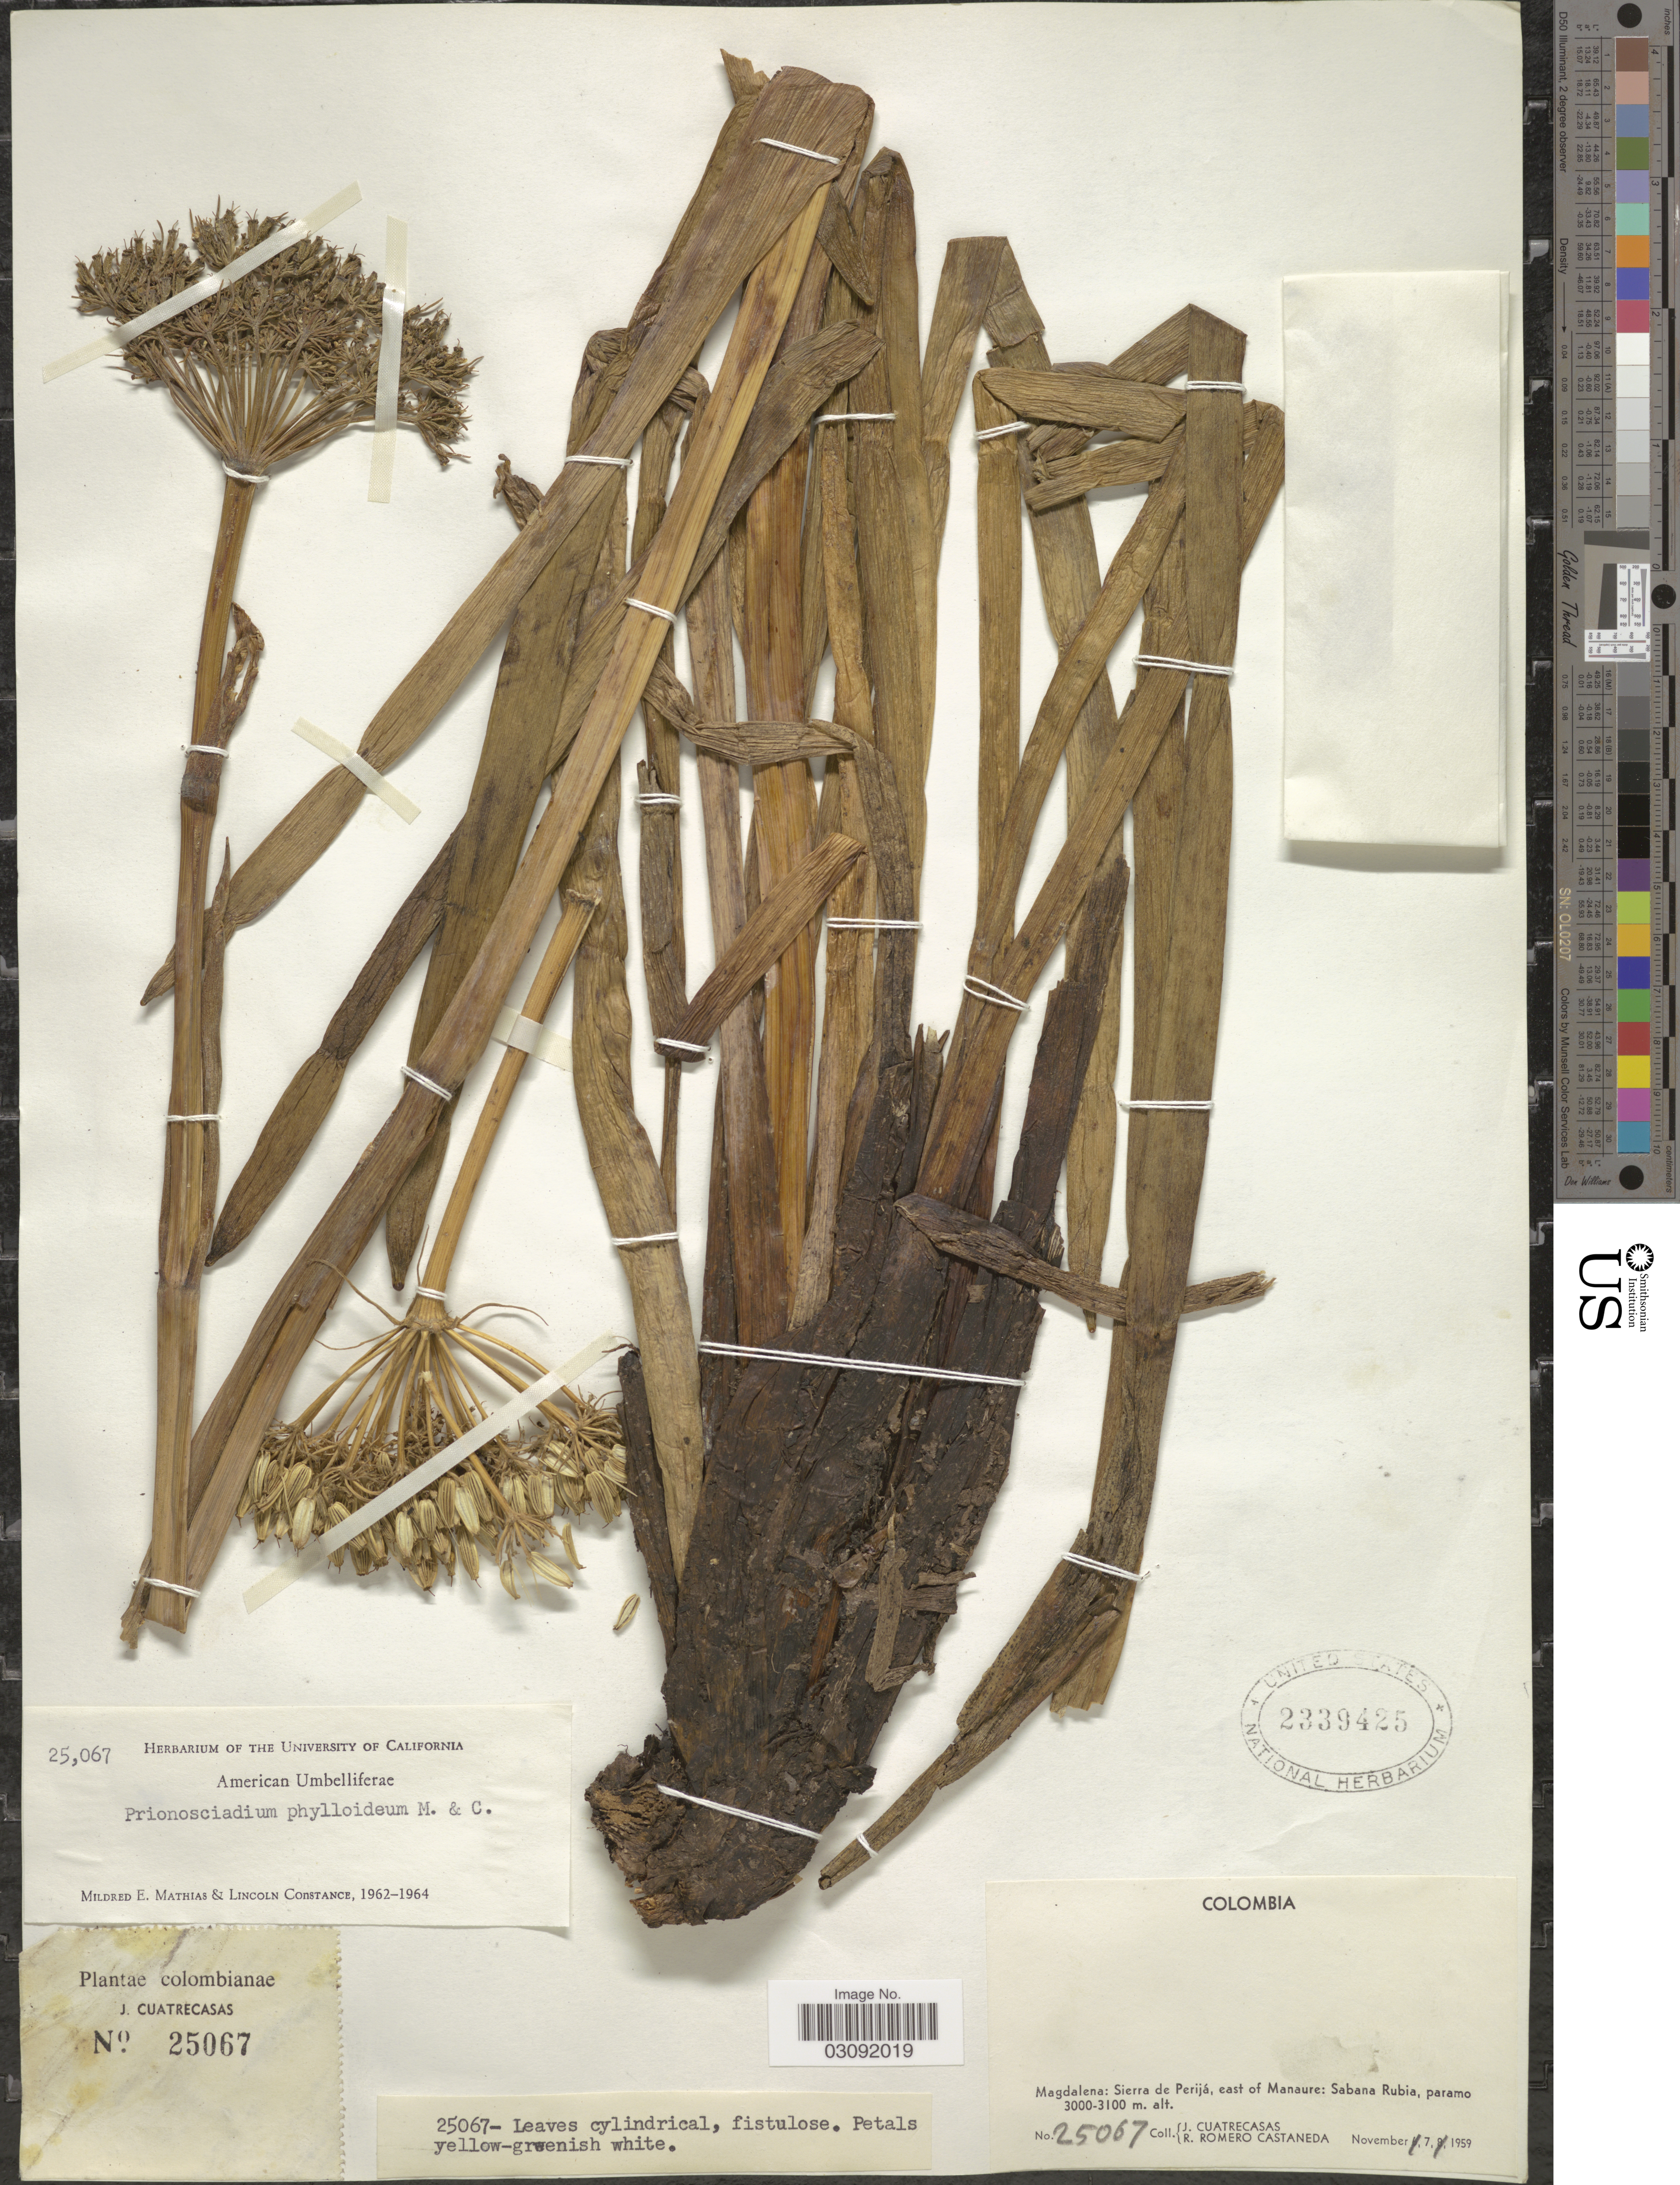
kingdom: Plantae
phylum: Tracheophyta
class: Magnoliopsida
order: Apiales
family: Apiaceae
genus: Prionosciadium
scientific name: Prionosciadium phylloideum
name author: Mathias & Constance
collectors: J. Cuatrecasas & R. Romero Castañeda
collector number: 25067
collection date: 1959-11-07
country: Colombia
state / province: Magdalena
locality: Sierra de Perijá, east of Manaure: Sabana Rubia, paramo.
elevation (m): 3000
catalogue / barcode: US 2339425